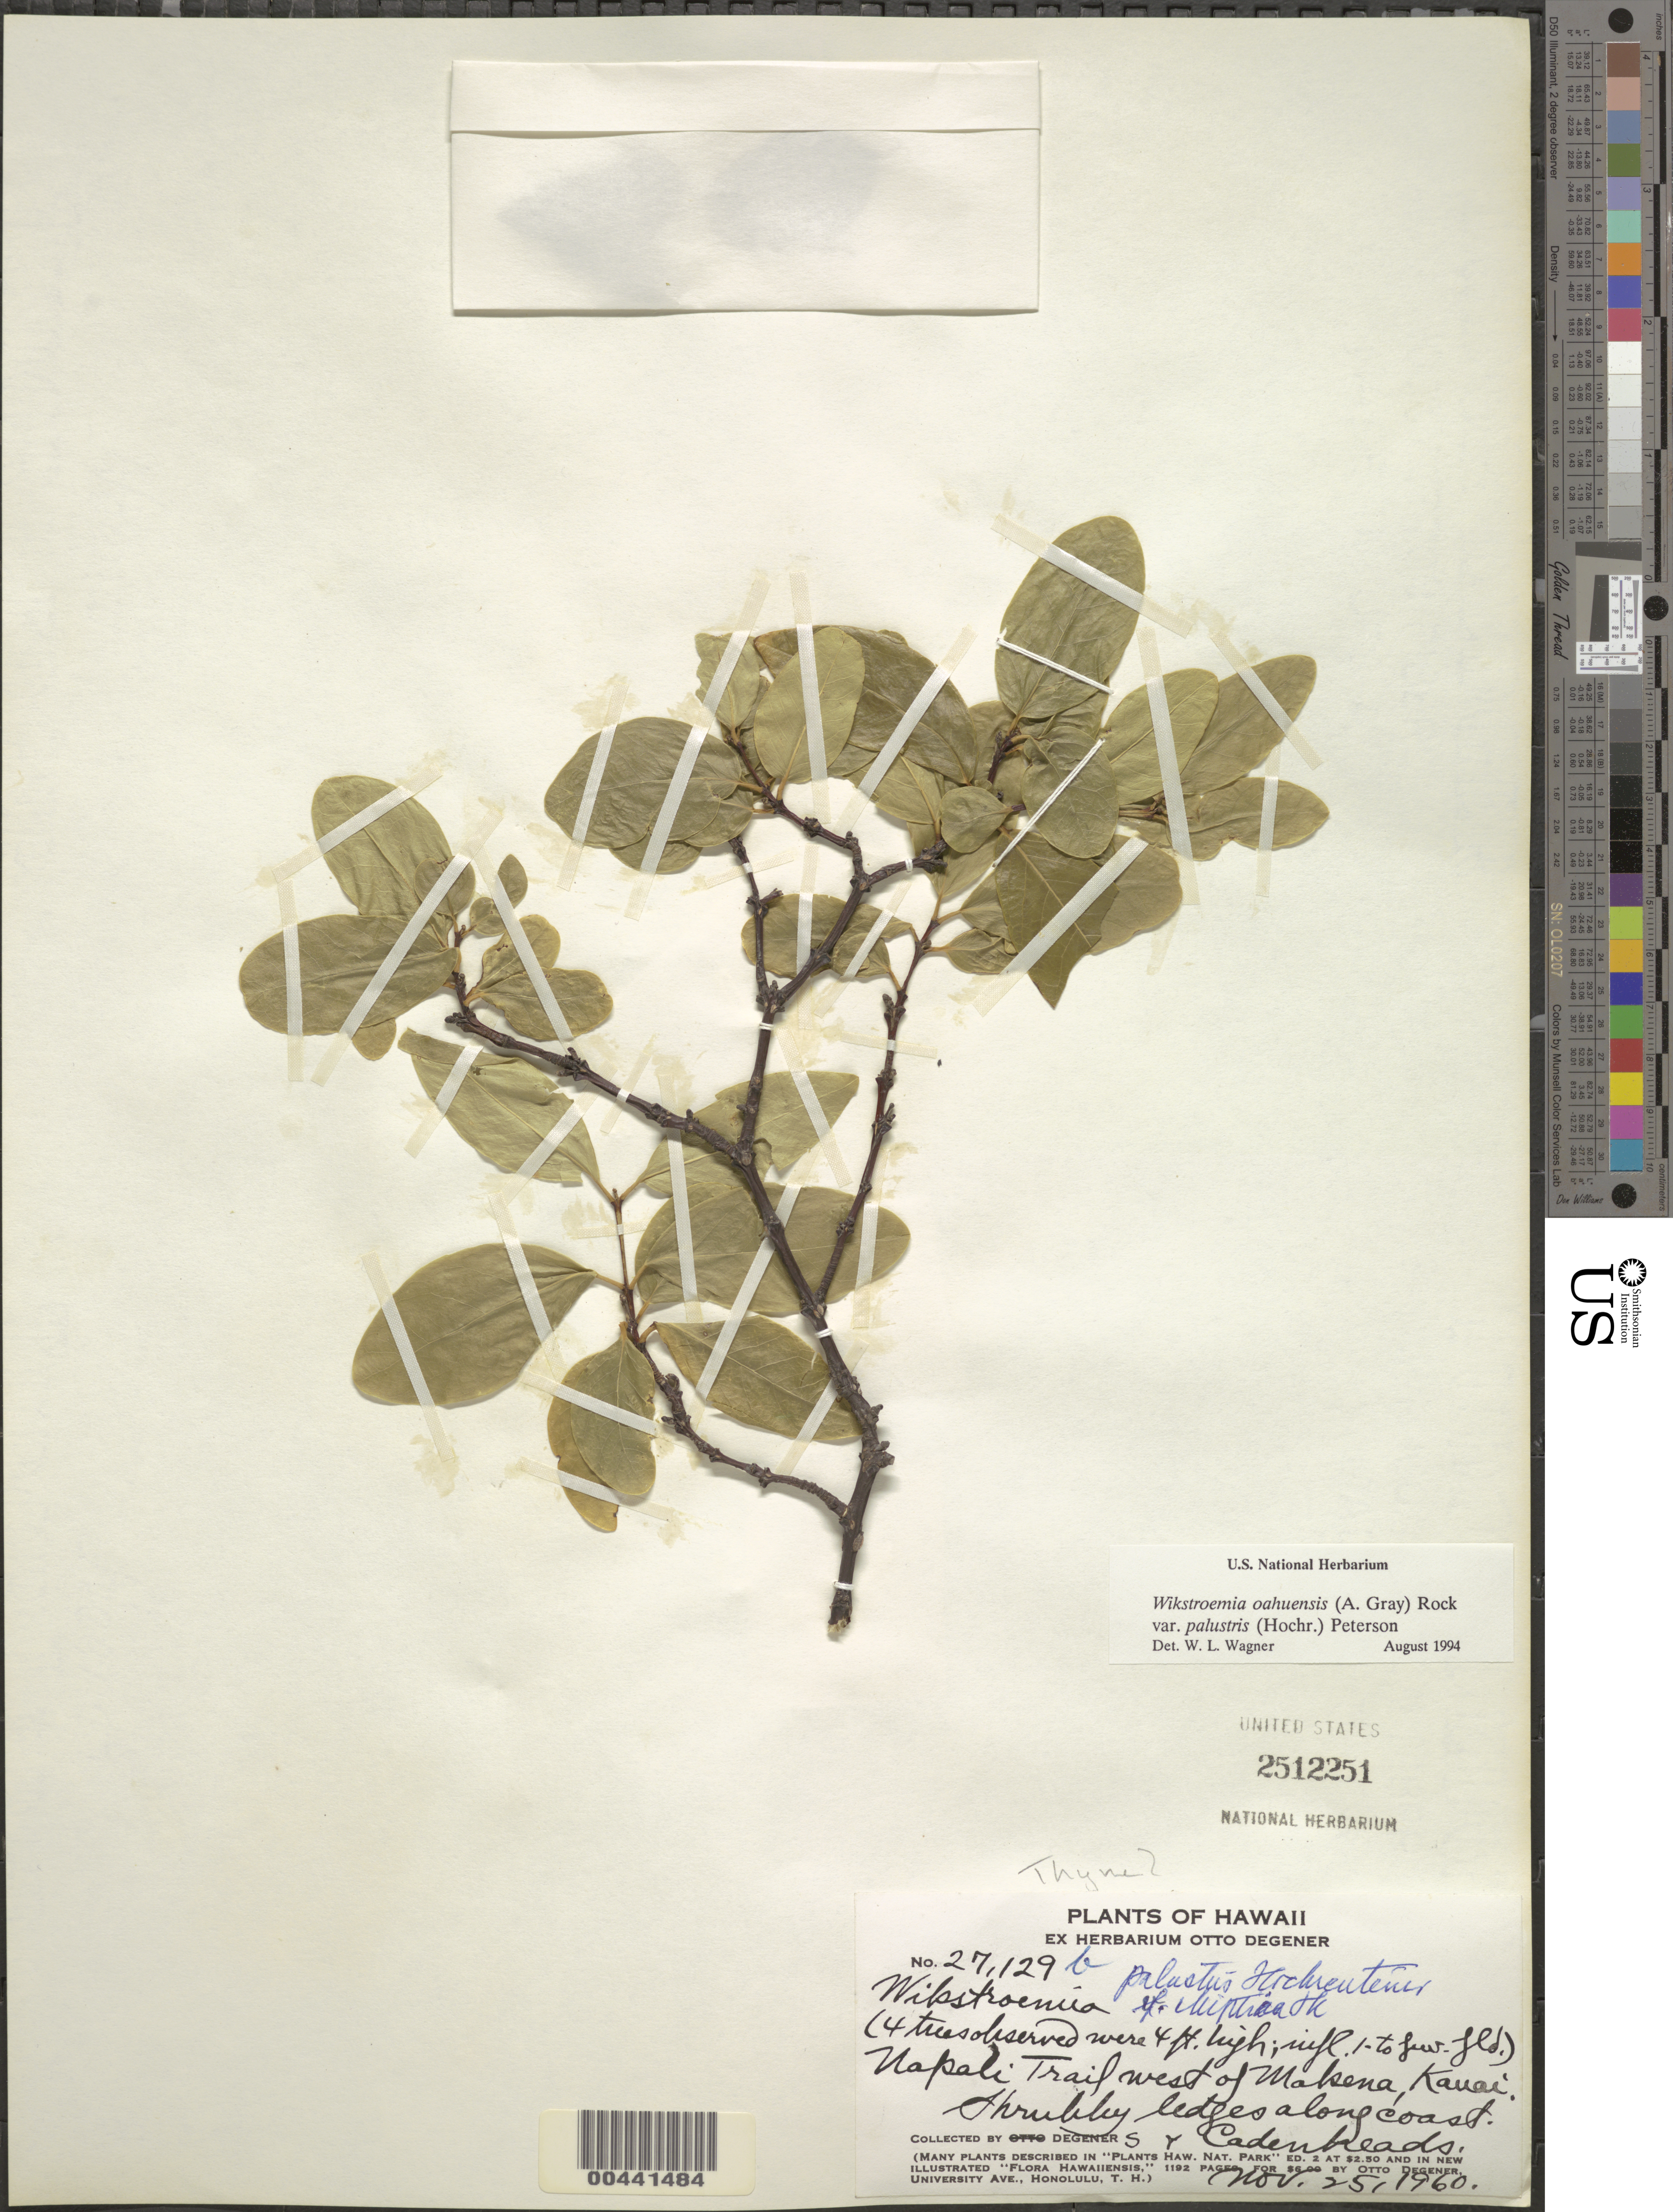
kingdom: Plantae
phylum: Tracheophyta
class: Magnoliopsida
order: Malvales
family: Thymelaeaceae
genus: Wikstroemia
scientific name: Wikstroemia oahuensis var. palustris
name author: (Hochr.) B. Peterson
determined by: Wagner, W. L., (BOT), Smithsonian Institution - National Museum of Natural History (UNITED STATES)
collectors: O. Degener, I. Degener & Cadenheads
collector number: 27129b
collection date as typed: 25 Nov 1960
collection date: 1960-11-25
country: United States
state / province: Hawaii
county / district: Kauai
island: Kaua'i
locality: Napali Trail W of Makena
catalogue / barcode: US 2512251